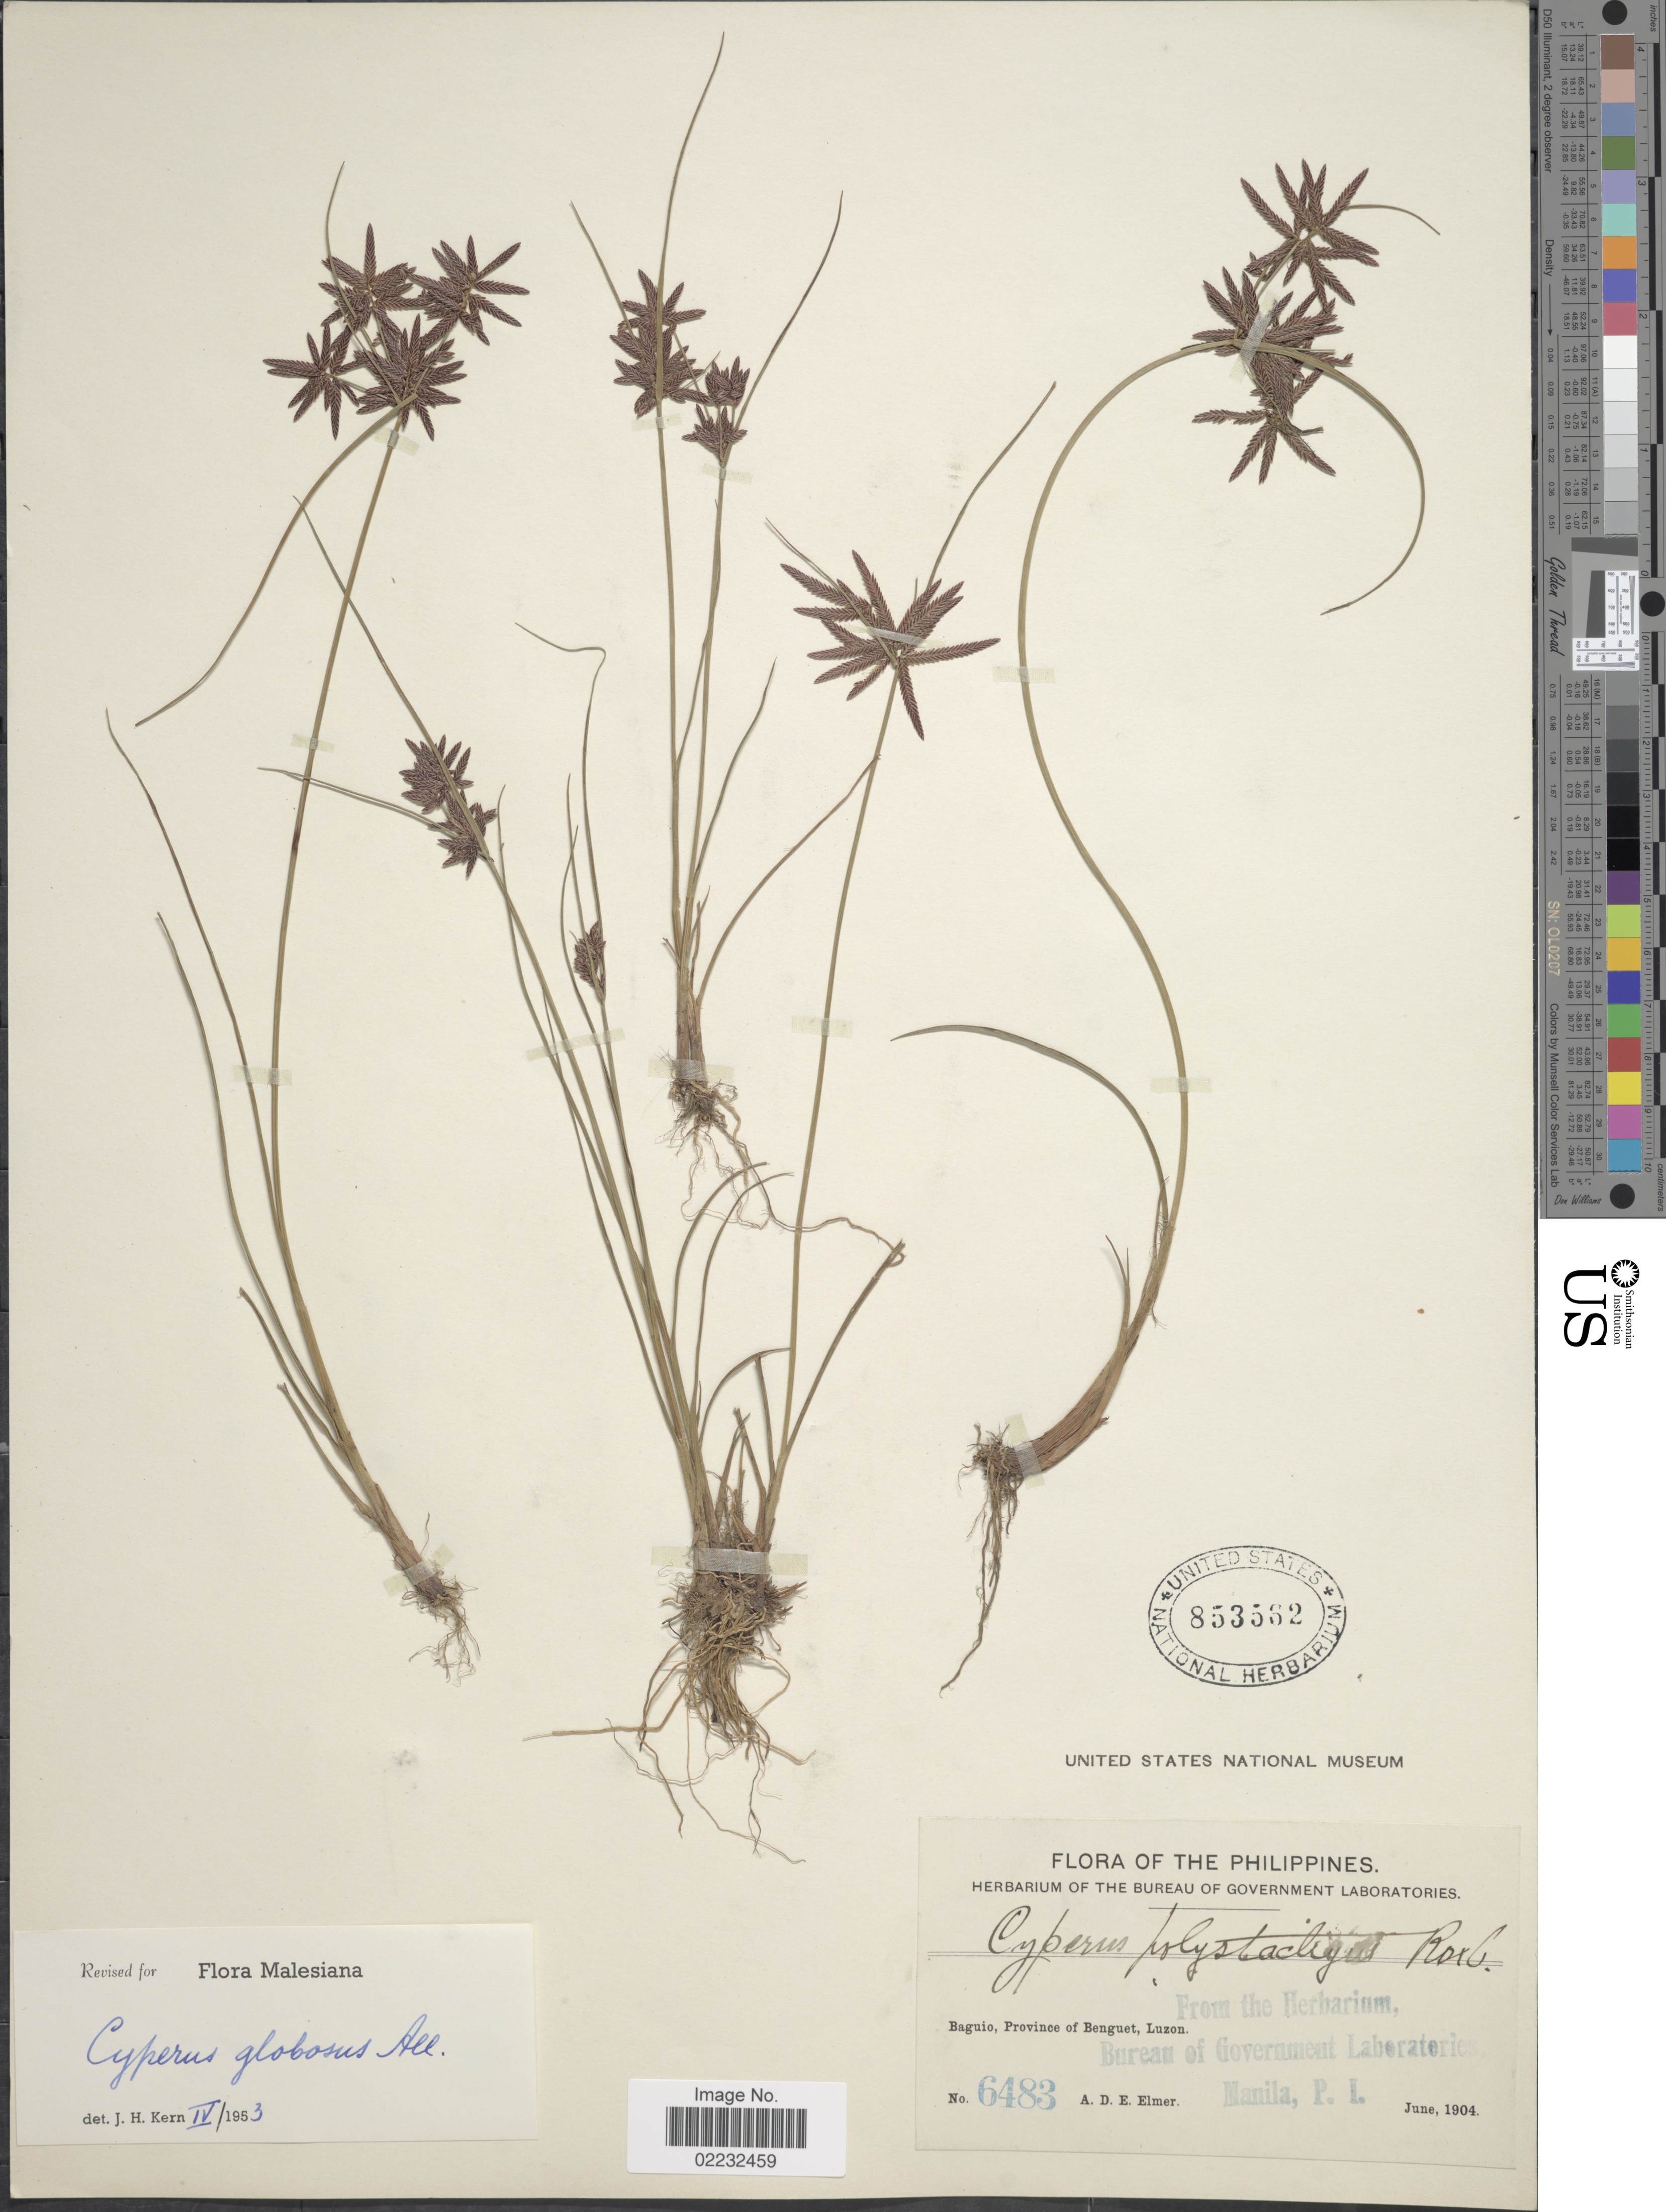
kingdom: Plantae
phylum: Tracheophyta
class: Liliopsida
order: Poales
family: Cyperaceae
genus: Cyperus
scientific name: Cyperus flavidus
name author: Retz.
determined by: Strong, Mark T., (BOT), Smithsonian Institution - National Museum of Natural History (UNITED STATES)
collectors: A. D. E. Elmer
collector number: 6483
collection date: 1904-06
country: Philippines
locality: Baguio, Province of Benguet, Luzon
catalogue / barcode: US 853562